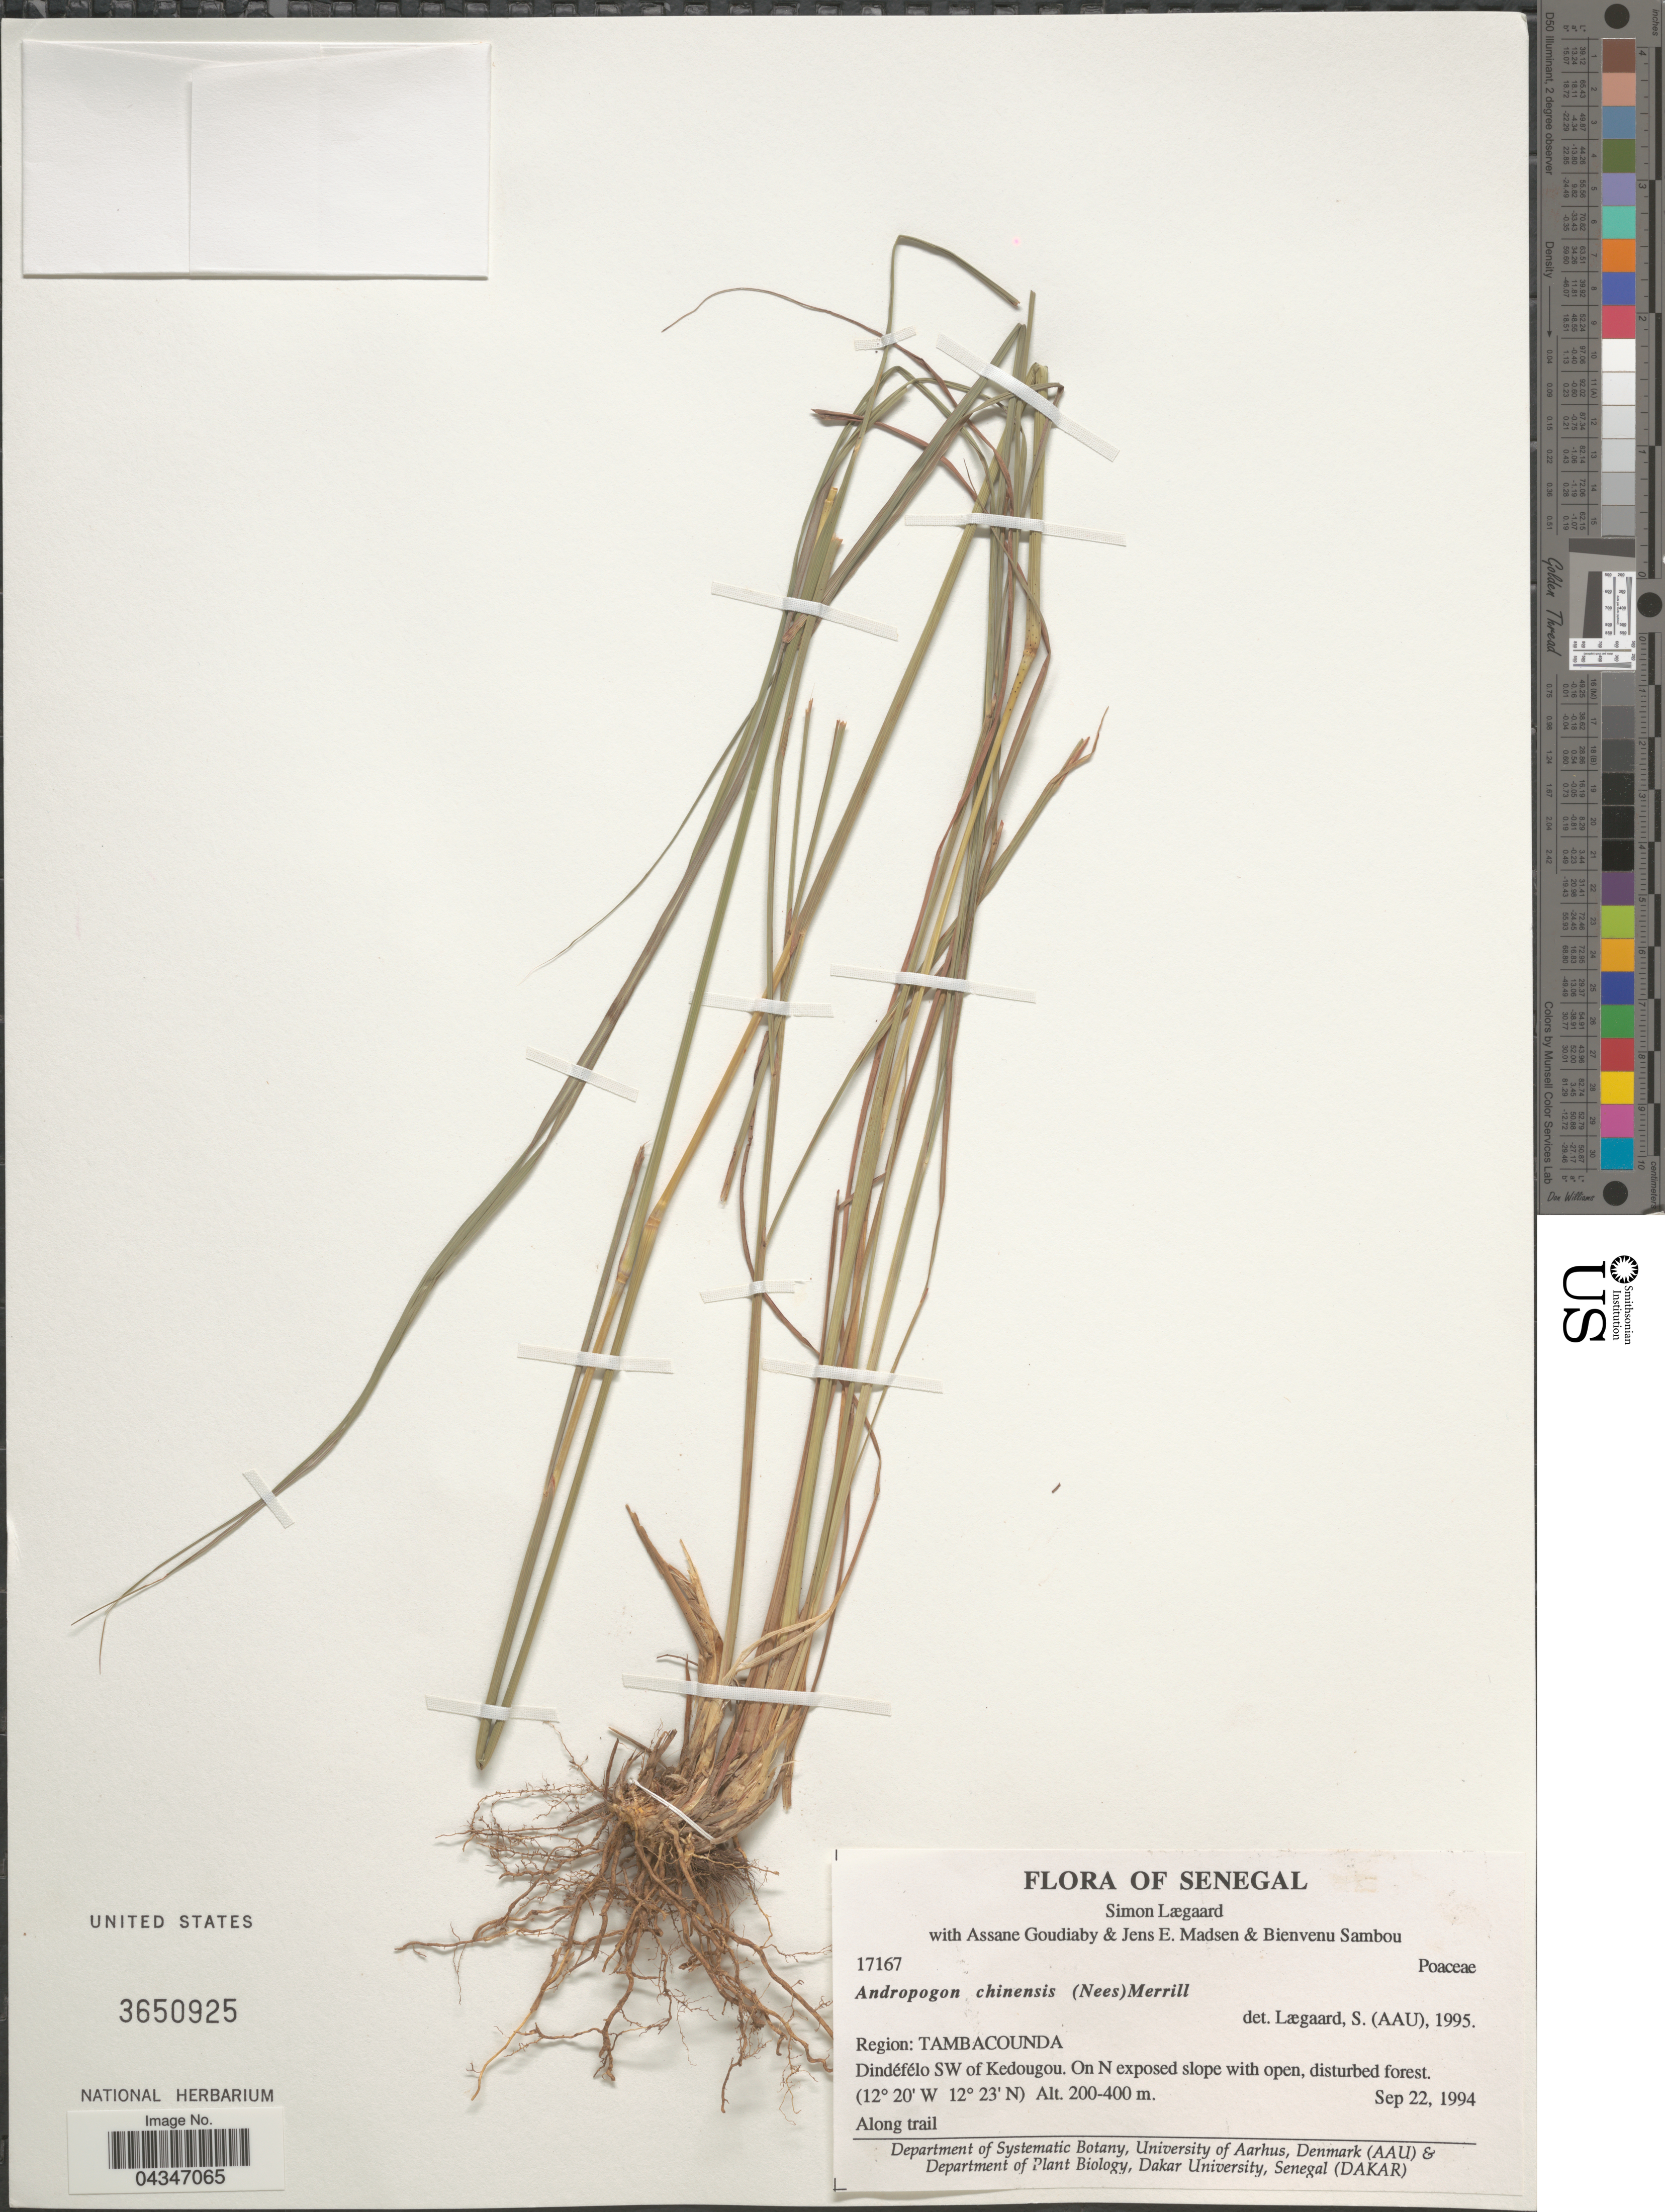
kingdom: Plantae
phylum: Tracheophyta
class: Liliopsida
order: Poales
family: Poaceae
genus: Andropogon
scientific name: Andropogon chinensis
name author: (Nees) Merr.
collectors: S. Lægaard, A. Goudiaby, J. E. Madsen & B. Sambou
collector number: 17167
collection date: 1994-09-22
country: Senegal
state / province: Tambacounda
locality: Region: Tambacounda. Dindéfélo SW of Kedougou. On N exposed slope.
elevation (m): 200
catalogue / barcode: US 3650925